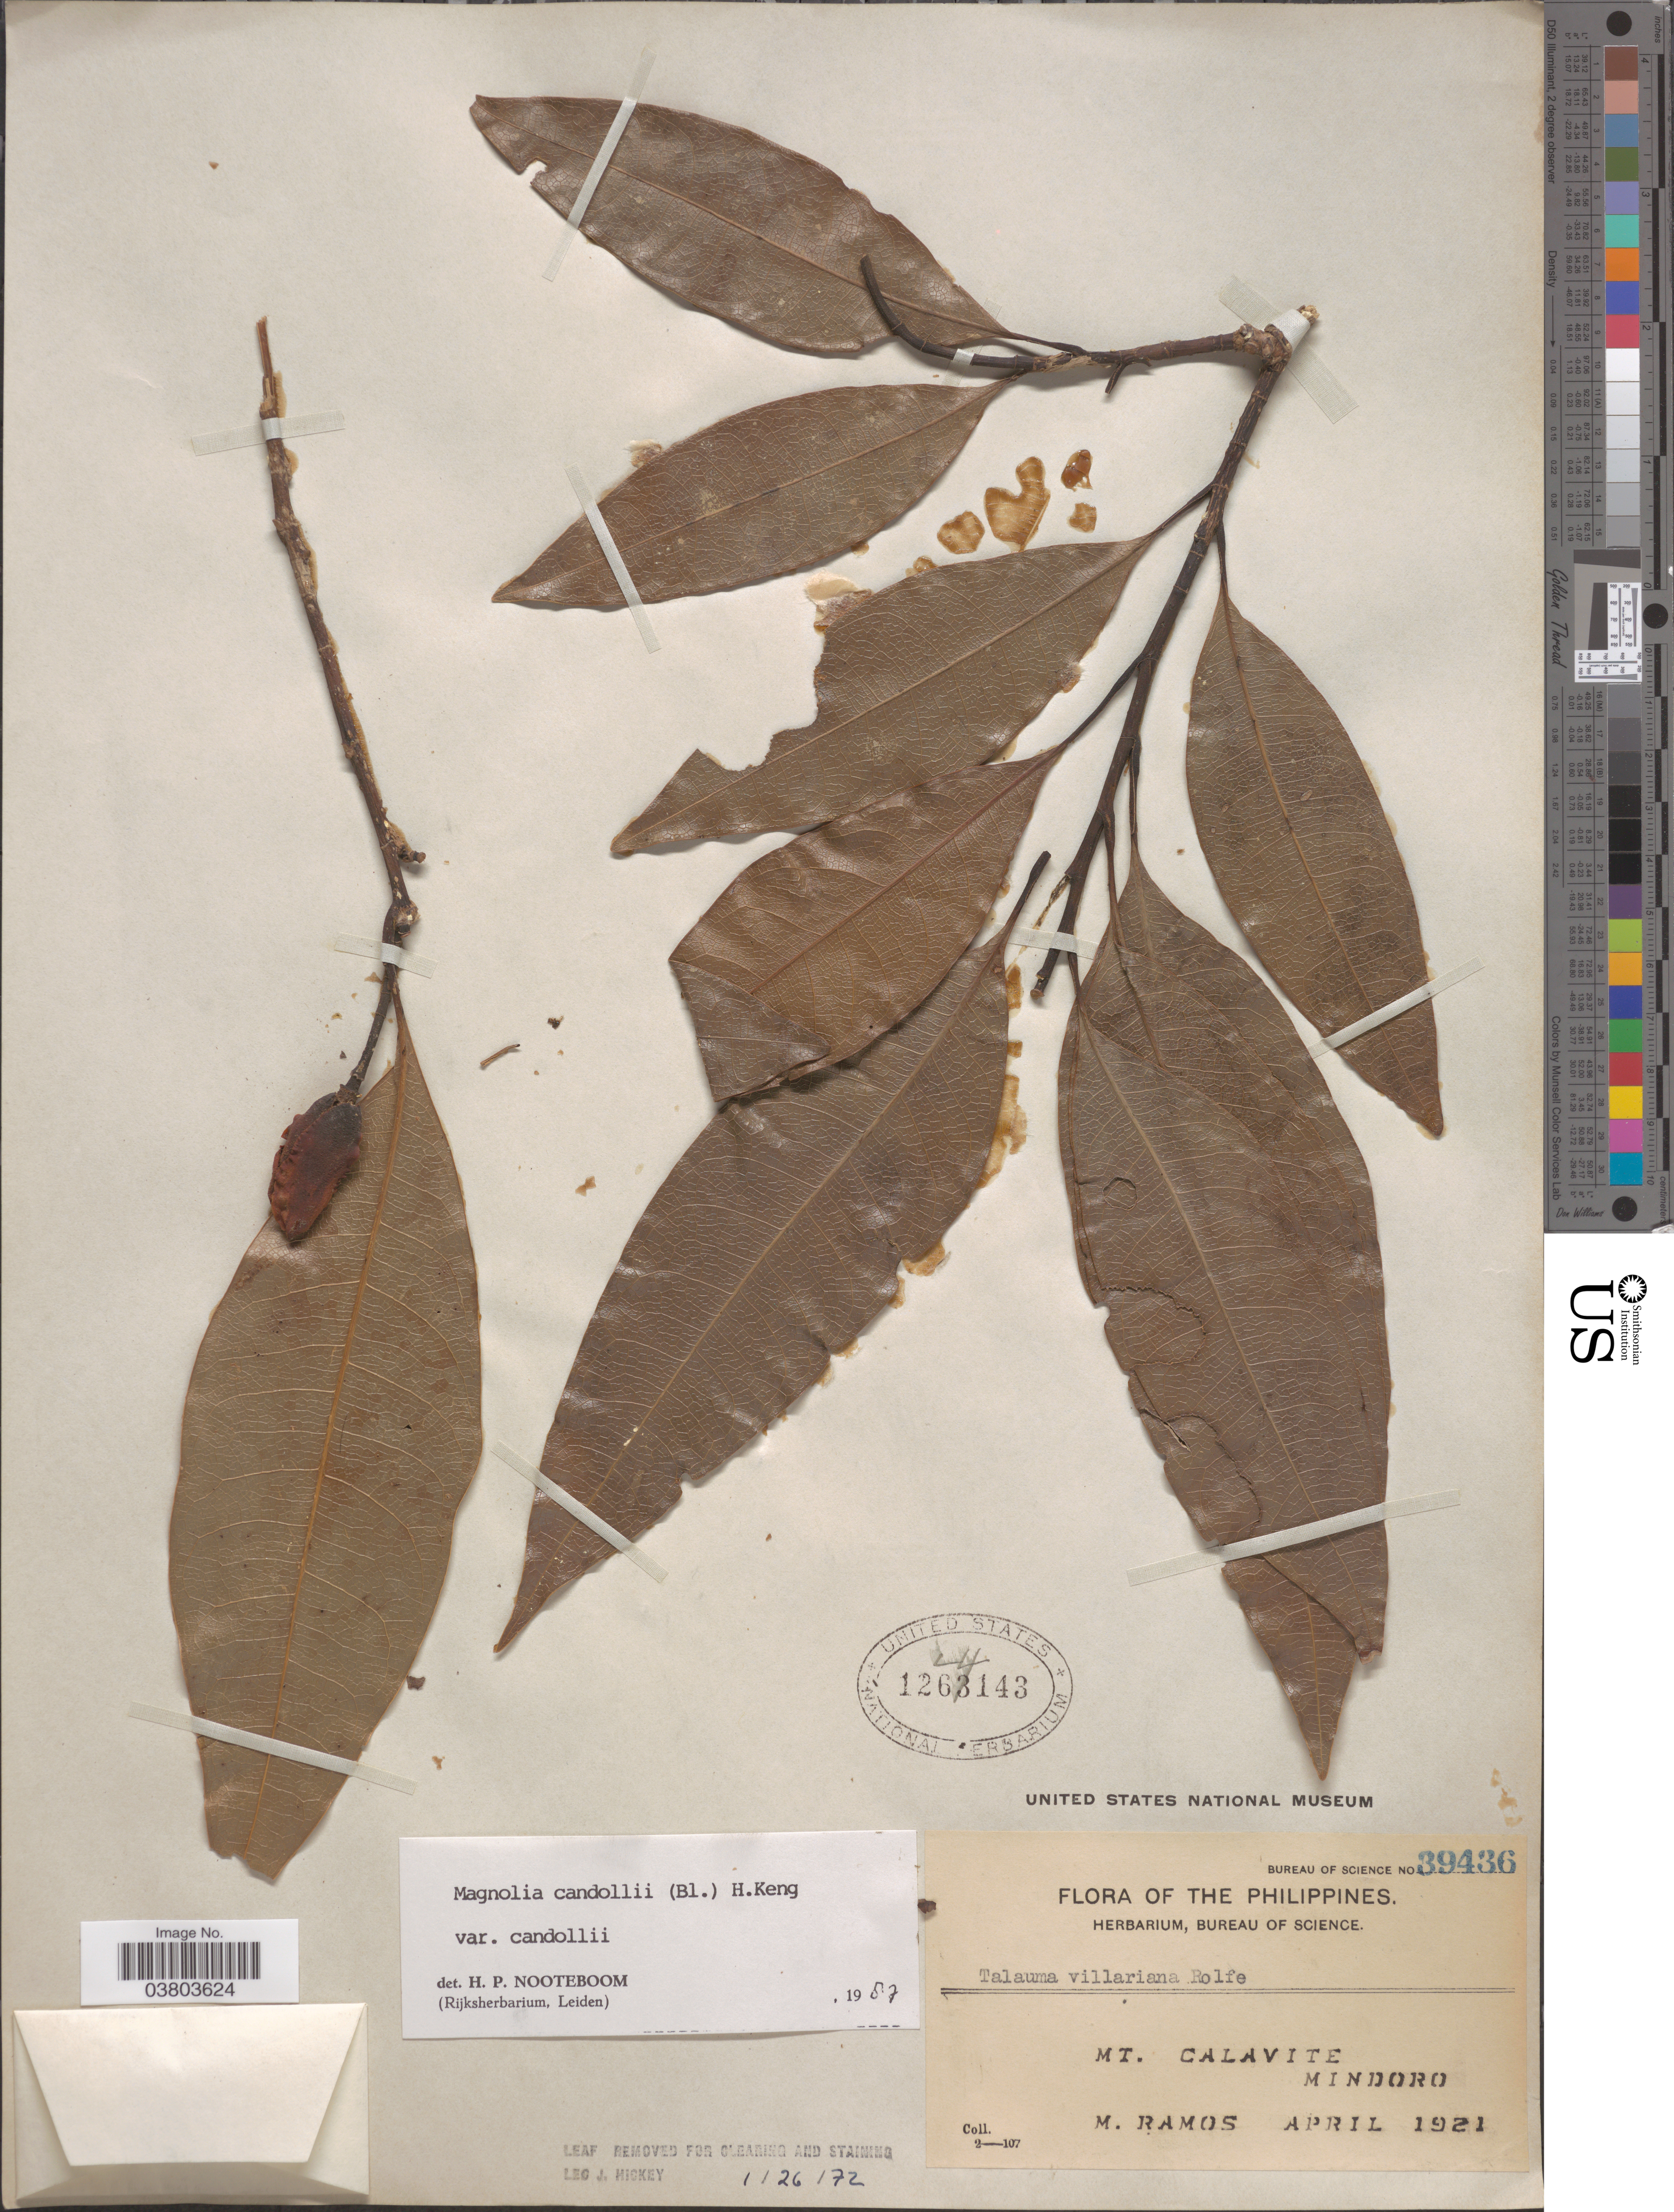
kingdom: Plantae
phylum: Tracheophyta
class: Magnoliopsida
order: Magnoliales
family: Magnoliaceae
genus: Magnolia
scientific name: Magnolia candollei var. candollei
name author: Link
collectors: M. Ramos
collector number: Bureau of Science 39436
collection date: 1921-04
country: Philippines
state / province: Mimaropa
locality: Mt. Calavite. Mindoro.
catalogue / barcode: US 1264143